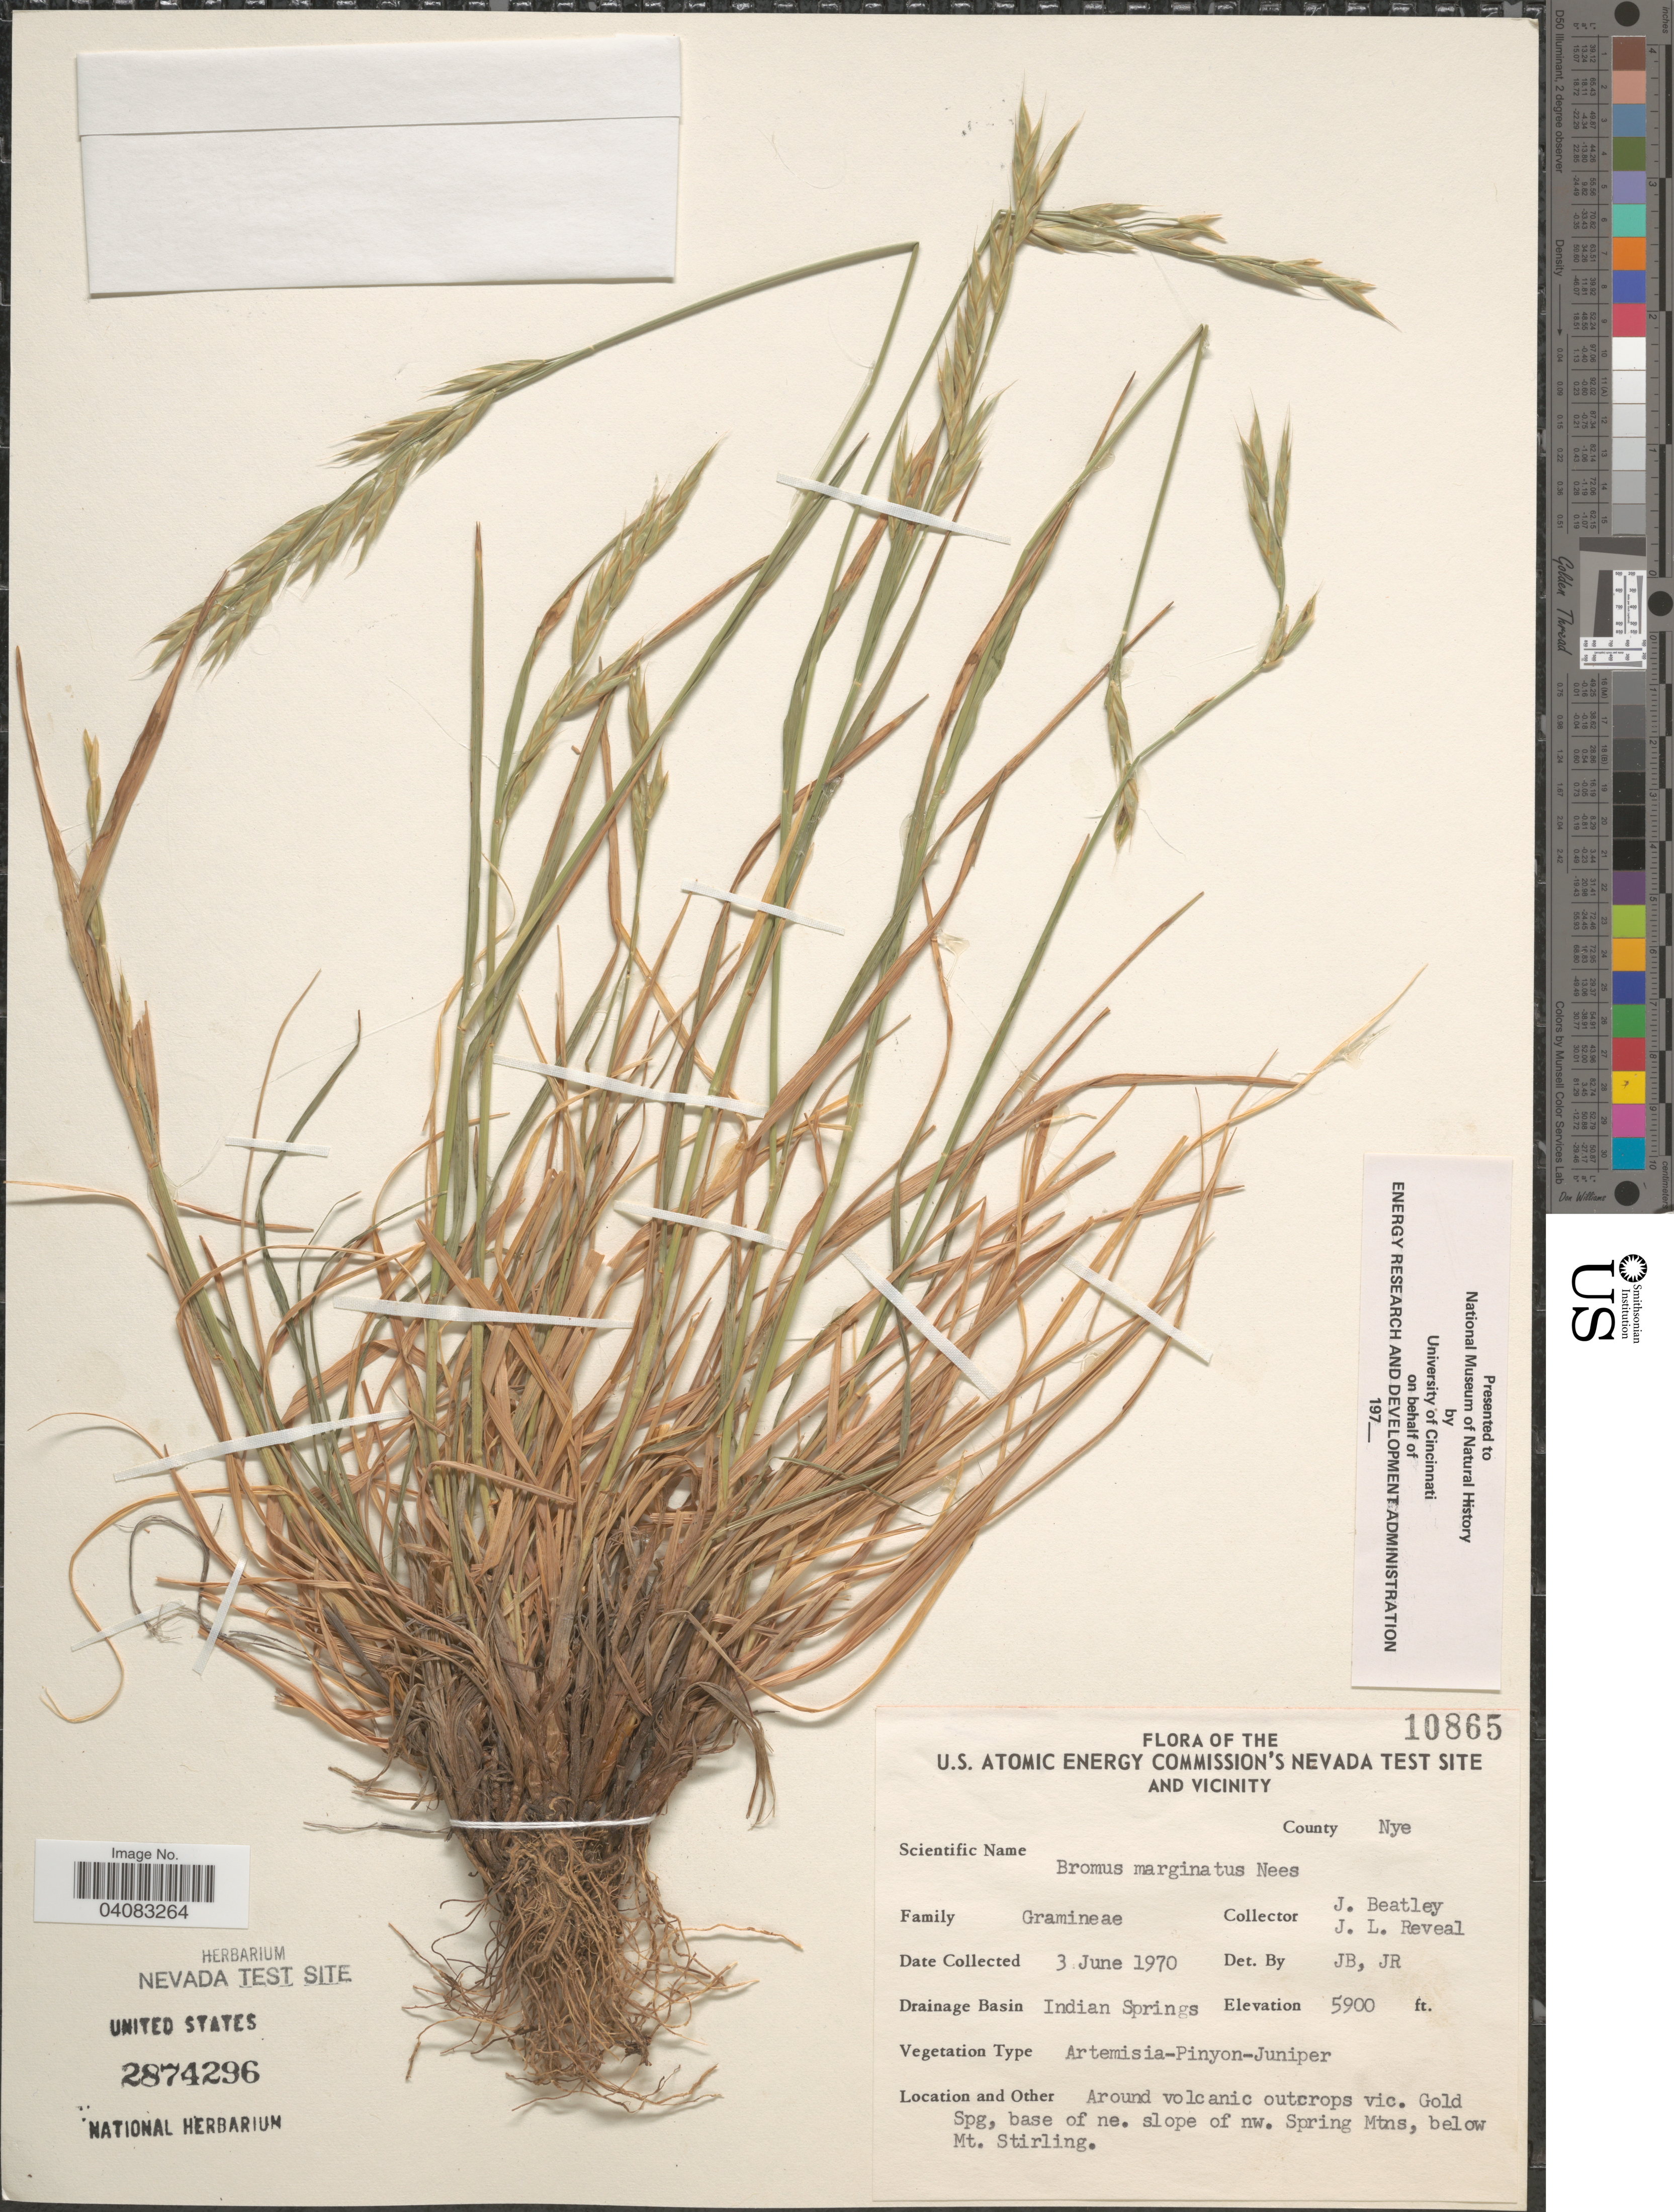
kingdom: Plantae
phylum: Tracheophyta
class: Liliopsida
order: Poales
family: Poaceae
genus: Bromus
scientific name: Bromus marginatus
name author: Nees ex Steud.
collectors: J. C. Beatley & J. L. Reveal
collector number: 10865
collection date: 1970-06-03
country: United States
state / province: Nevada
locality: U.S. Atomic Energy Commission's Nevada Test Site and Vicinity. County Nye. Drainage Basin Indian Springs. Around volcanic outcrops vic. Gold Spg, base of ne. slope of nw. Spring Mtns, below Mt. Stirling.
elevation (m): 1798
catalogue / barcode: US 2874296